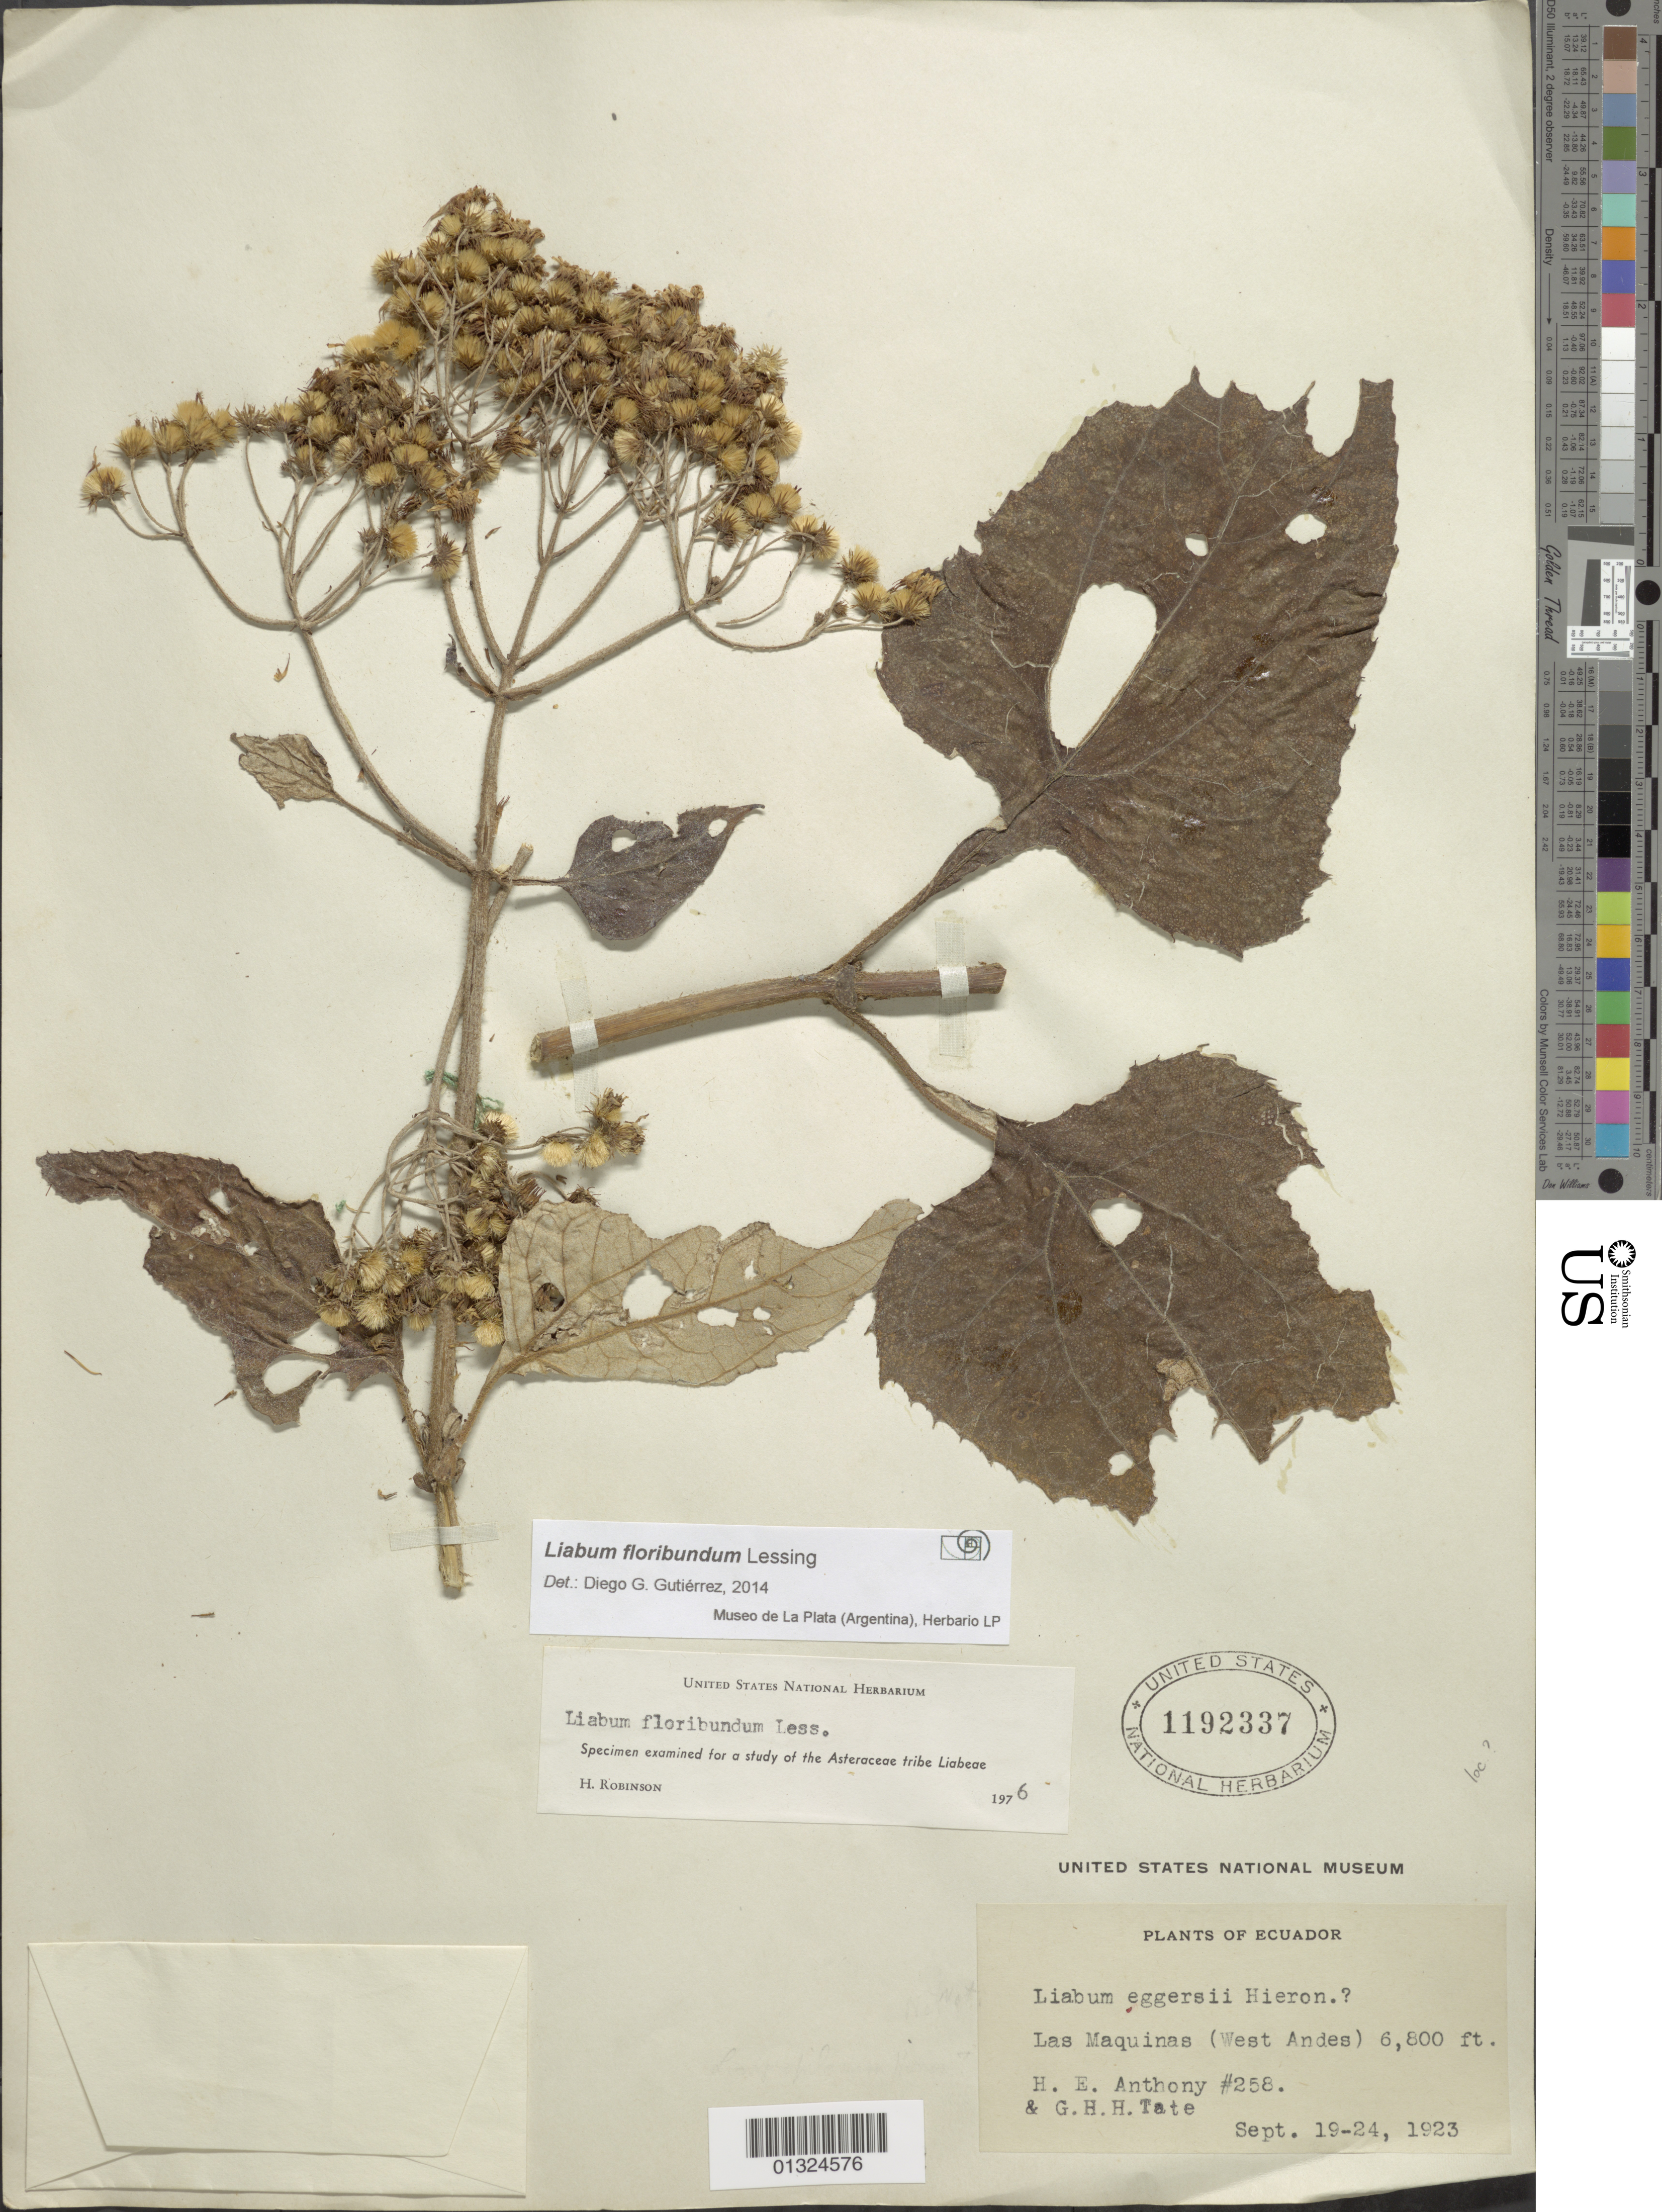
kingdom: Plantae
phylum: Tracheophyta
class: Magnoliopsida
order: Asterales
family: Asteraceae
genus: Liabum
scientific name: Liabum floribundum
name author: Less.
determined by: Gutierrez, D. G.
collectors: H. E. Anthony & G. H. H.Tate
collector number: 258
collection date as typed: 19-24 September 1923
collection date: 1923-09-19/1923-09-24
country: Ecuador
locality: Las Maquinas (West Andes)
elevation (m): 2073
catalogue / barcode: US 1192337